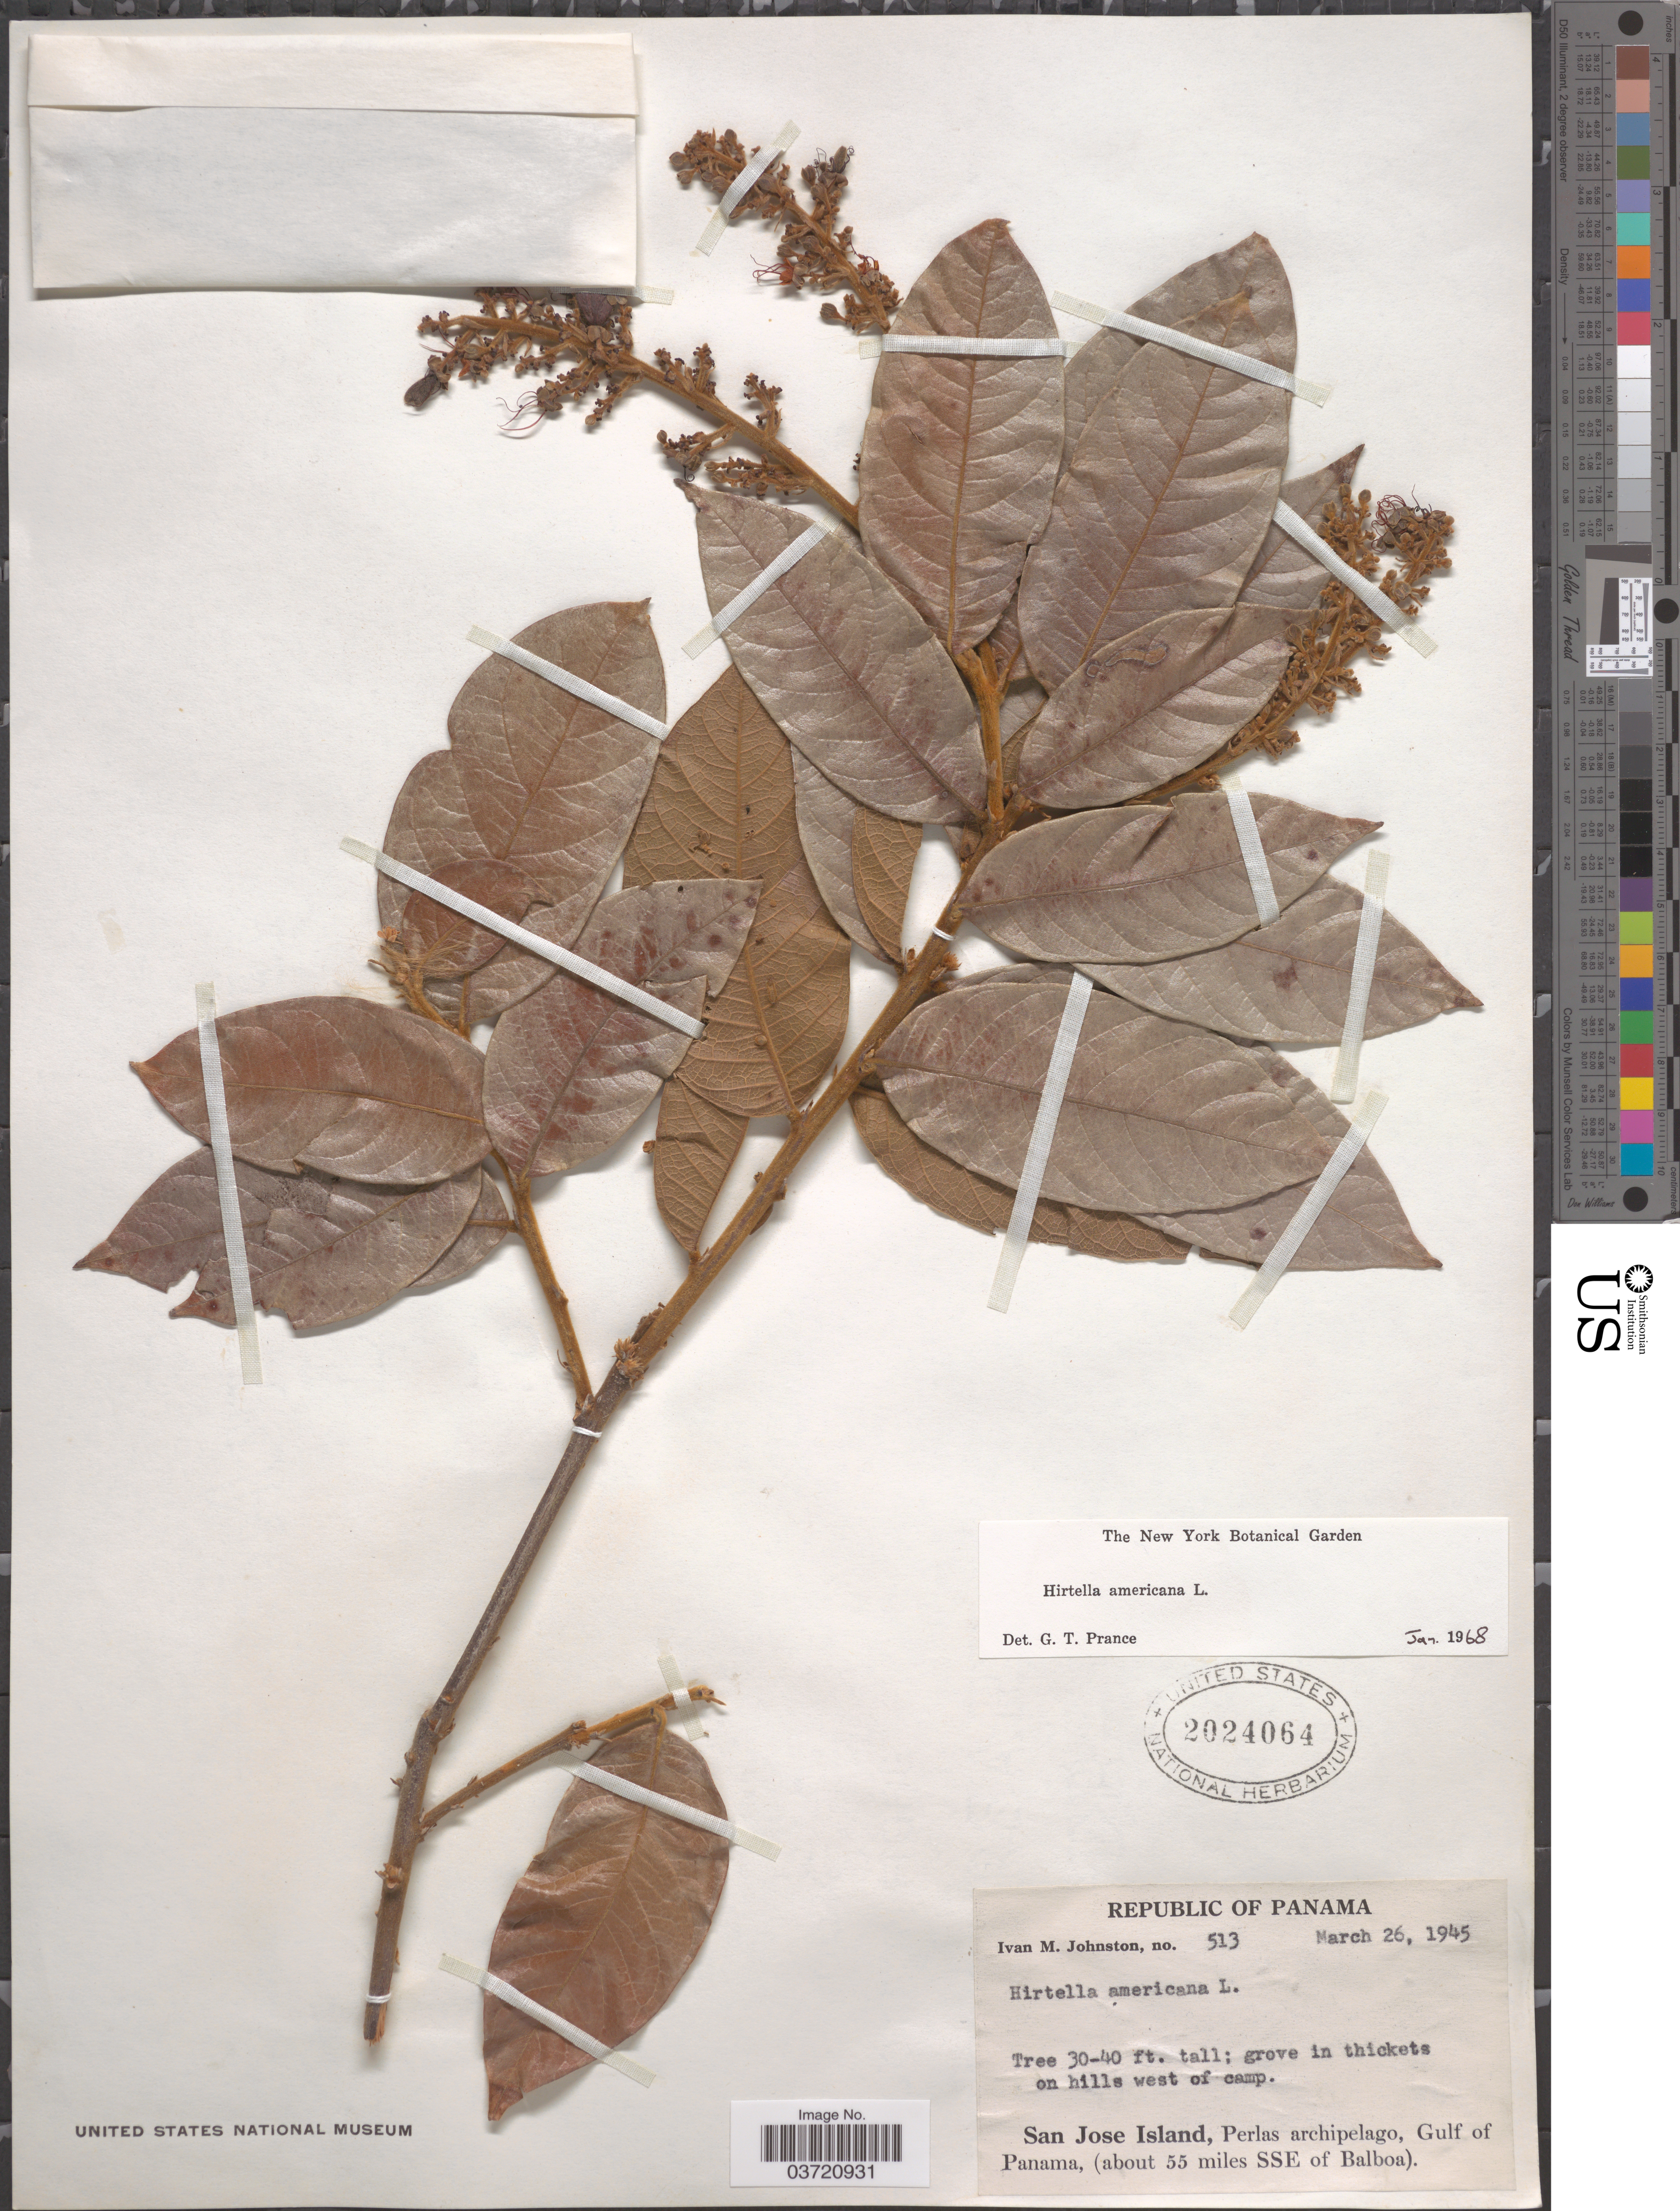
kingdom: Plantae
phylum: Tracheophyta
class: Magnoliopsida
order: Malpighiales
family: Chrysobalanaceae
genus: Hirtella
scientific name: Hirtella americana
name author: L.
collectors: I.M. Johnston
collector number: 513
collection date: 1945-03-26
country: Panama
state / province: Panamá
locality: Republic of Panama. On hills west of camp. San Jose Island, Perlas archipelago, Gulf of Panama, (about 55 miles SSE of Balboa).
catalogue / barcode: US 2024064